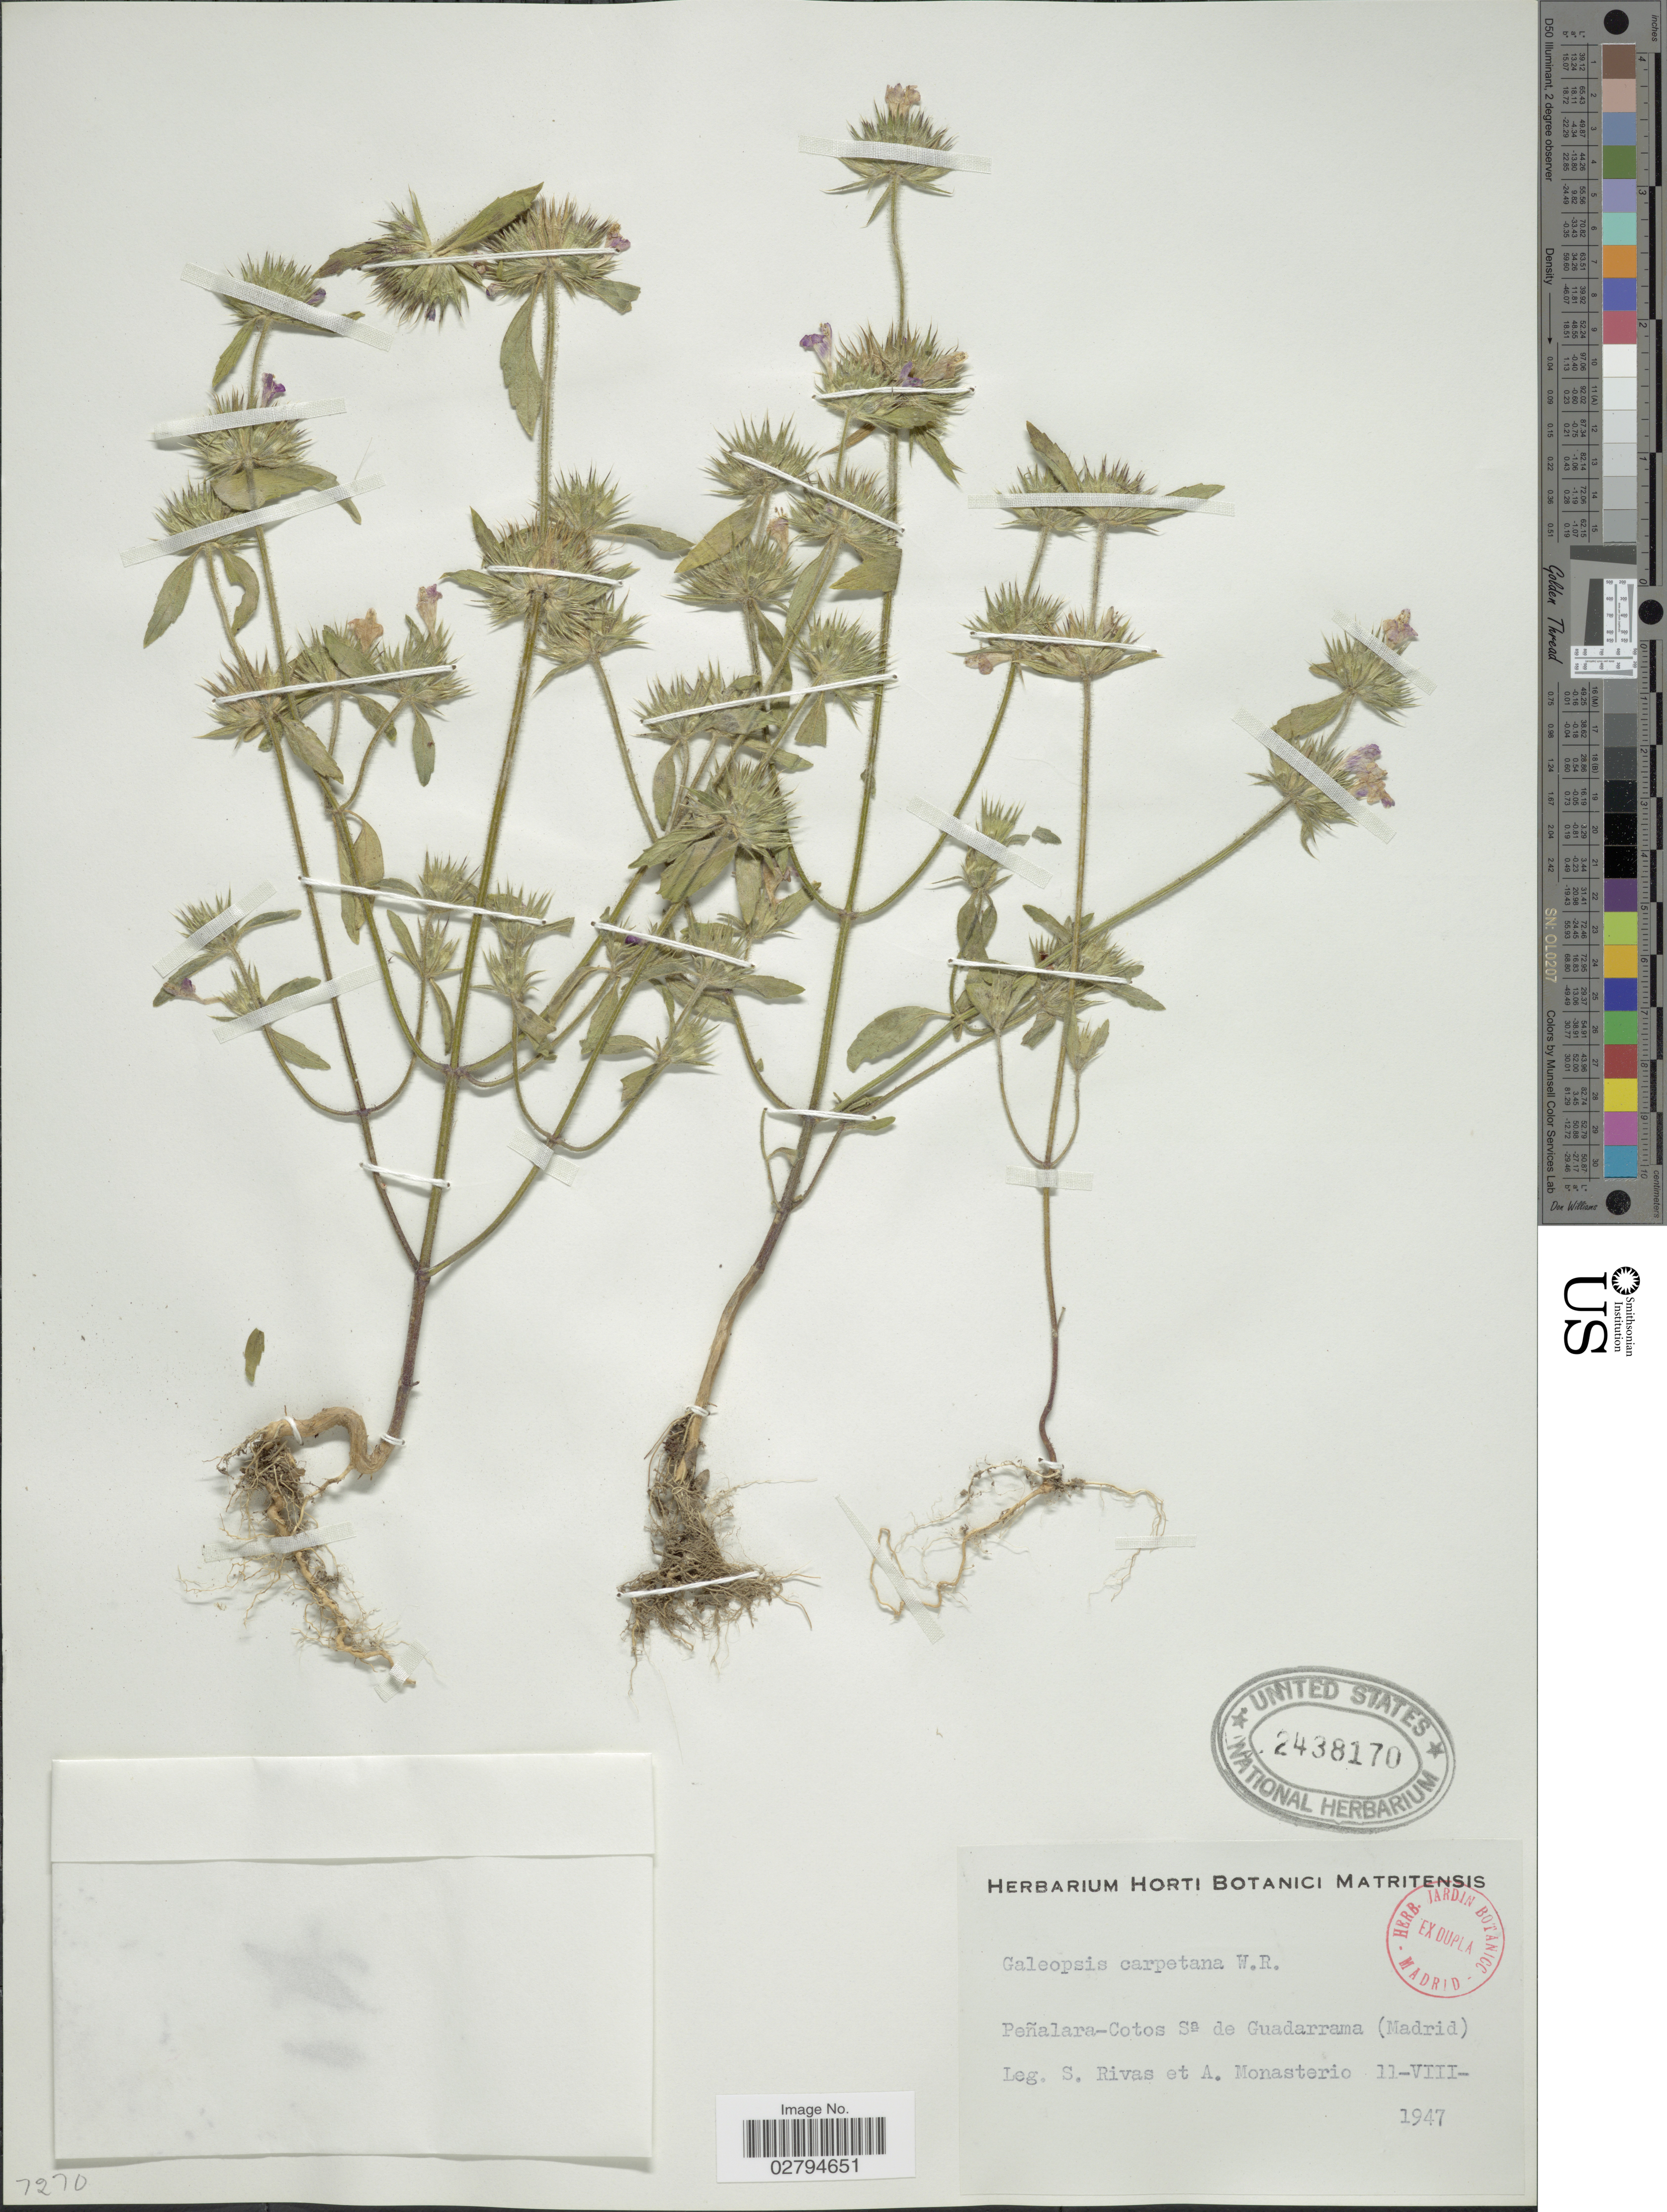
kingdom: Plantae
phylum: Tracheophyta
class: Magnoliopsida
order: Lamiales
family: Lamiaceae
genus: Galeopsis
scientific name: Galeopsis carpetana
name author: Willk.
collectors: S. Rivas & A. Monasterio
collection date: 1947-08-11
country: Spain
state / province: Madrid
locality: Peñalara-Cotos Sa de Guadarrama.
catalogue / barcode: US 2438170